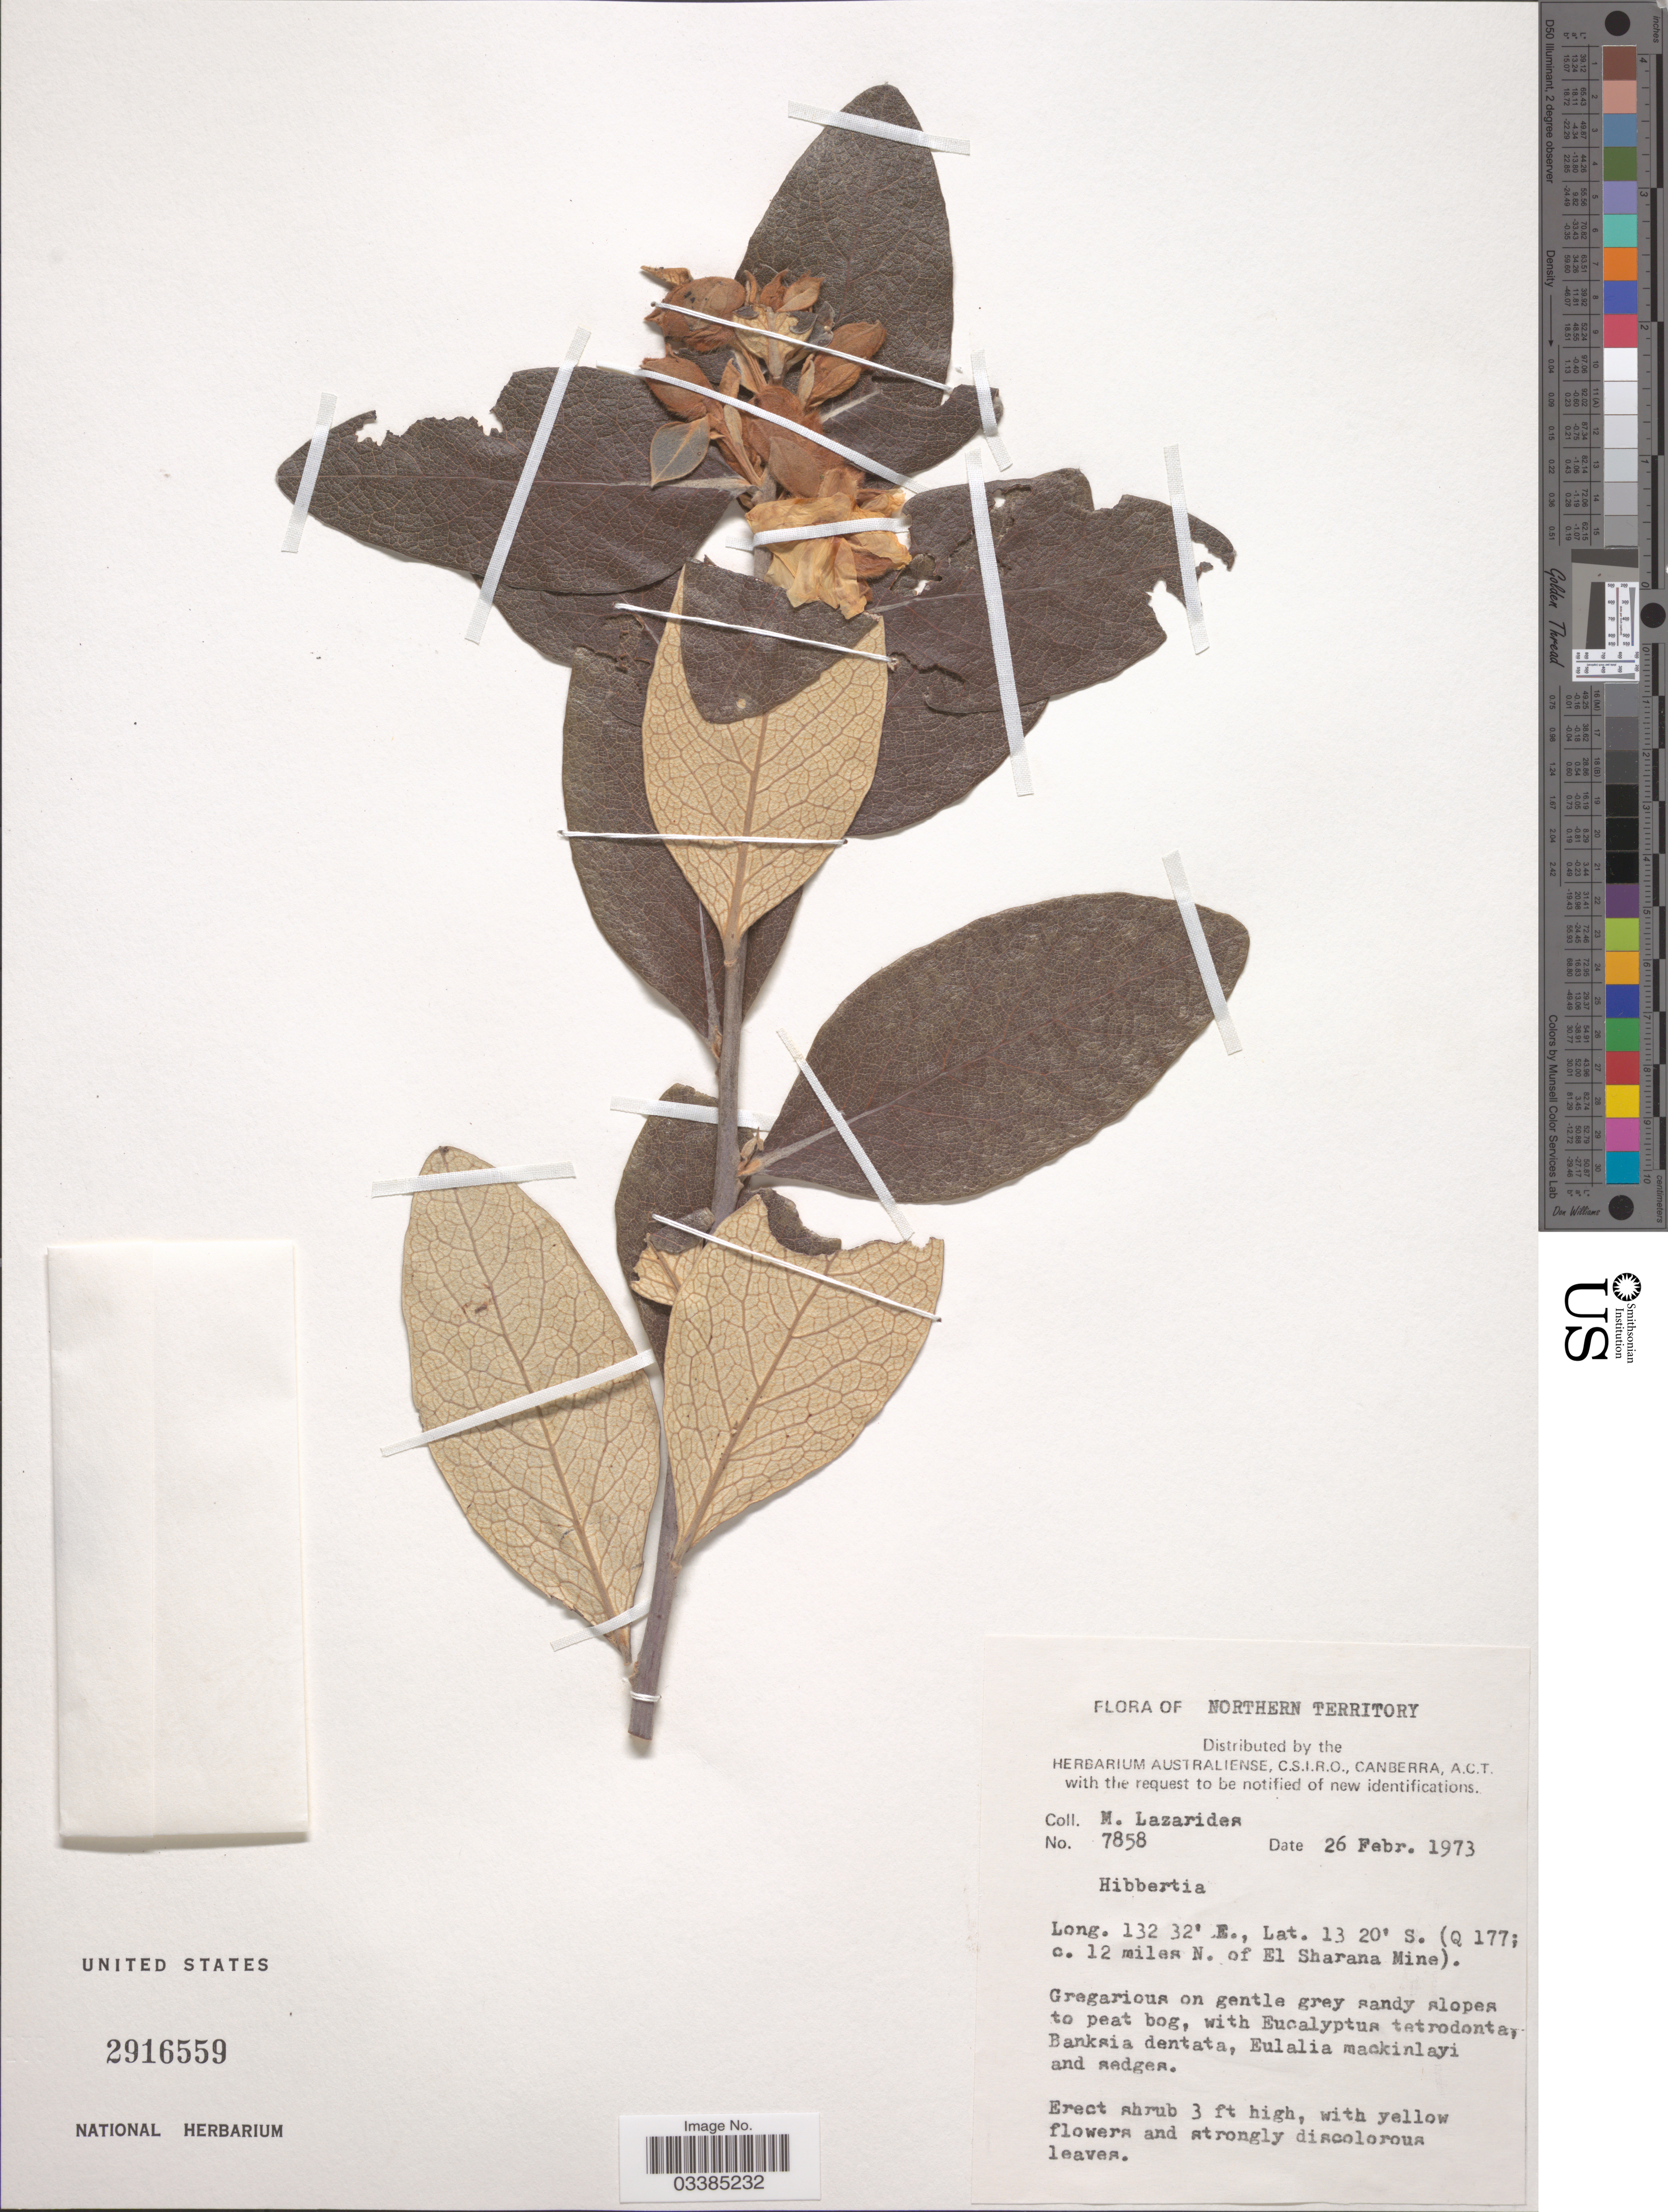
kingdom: Plantae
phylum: Tracheophyta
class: Magnoliopsida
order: Dilleniales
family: Dilleniaceae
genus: Hibbertia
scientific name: Hibbertia sp.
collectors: M. Lazarides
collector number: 7858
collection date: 1973-02-26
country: Australia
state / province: Northern Territory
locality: (Q 177; c. 12 miles N. of El Sharana Mine).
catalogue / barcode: US 2916559